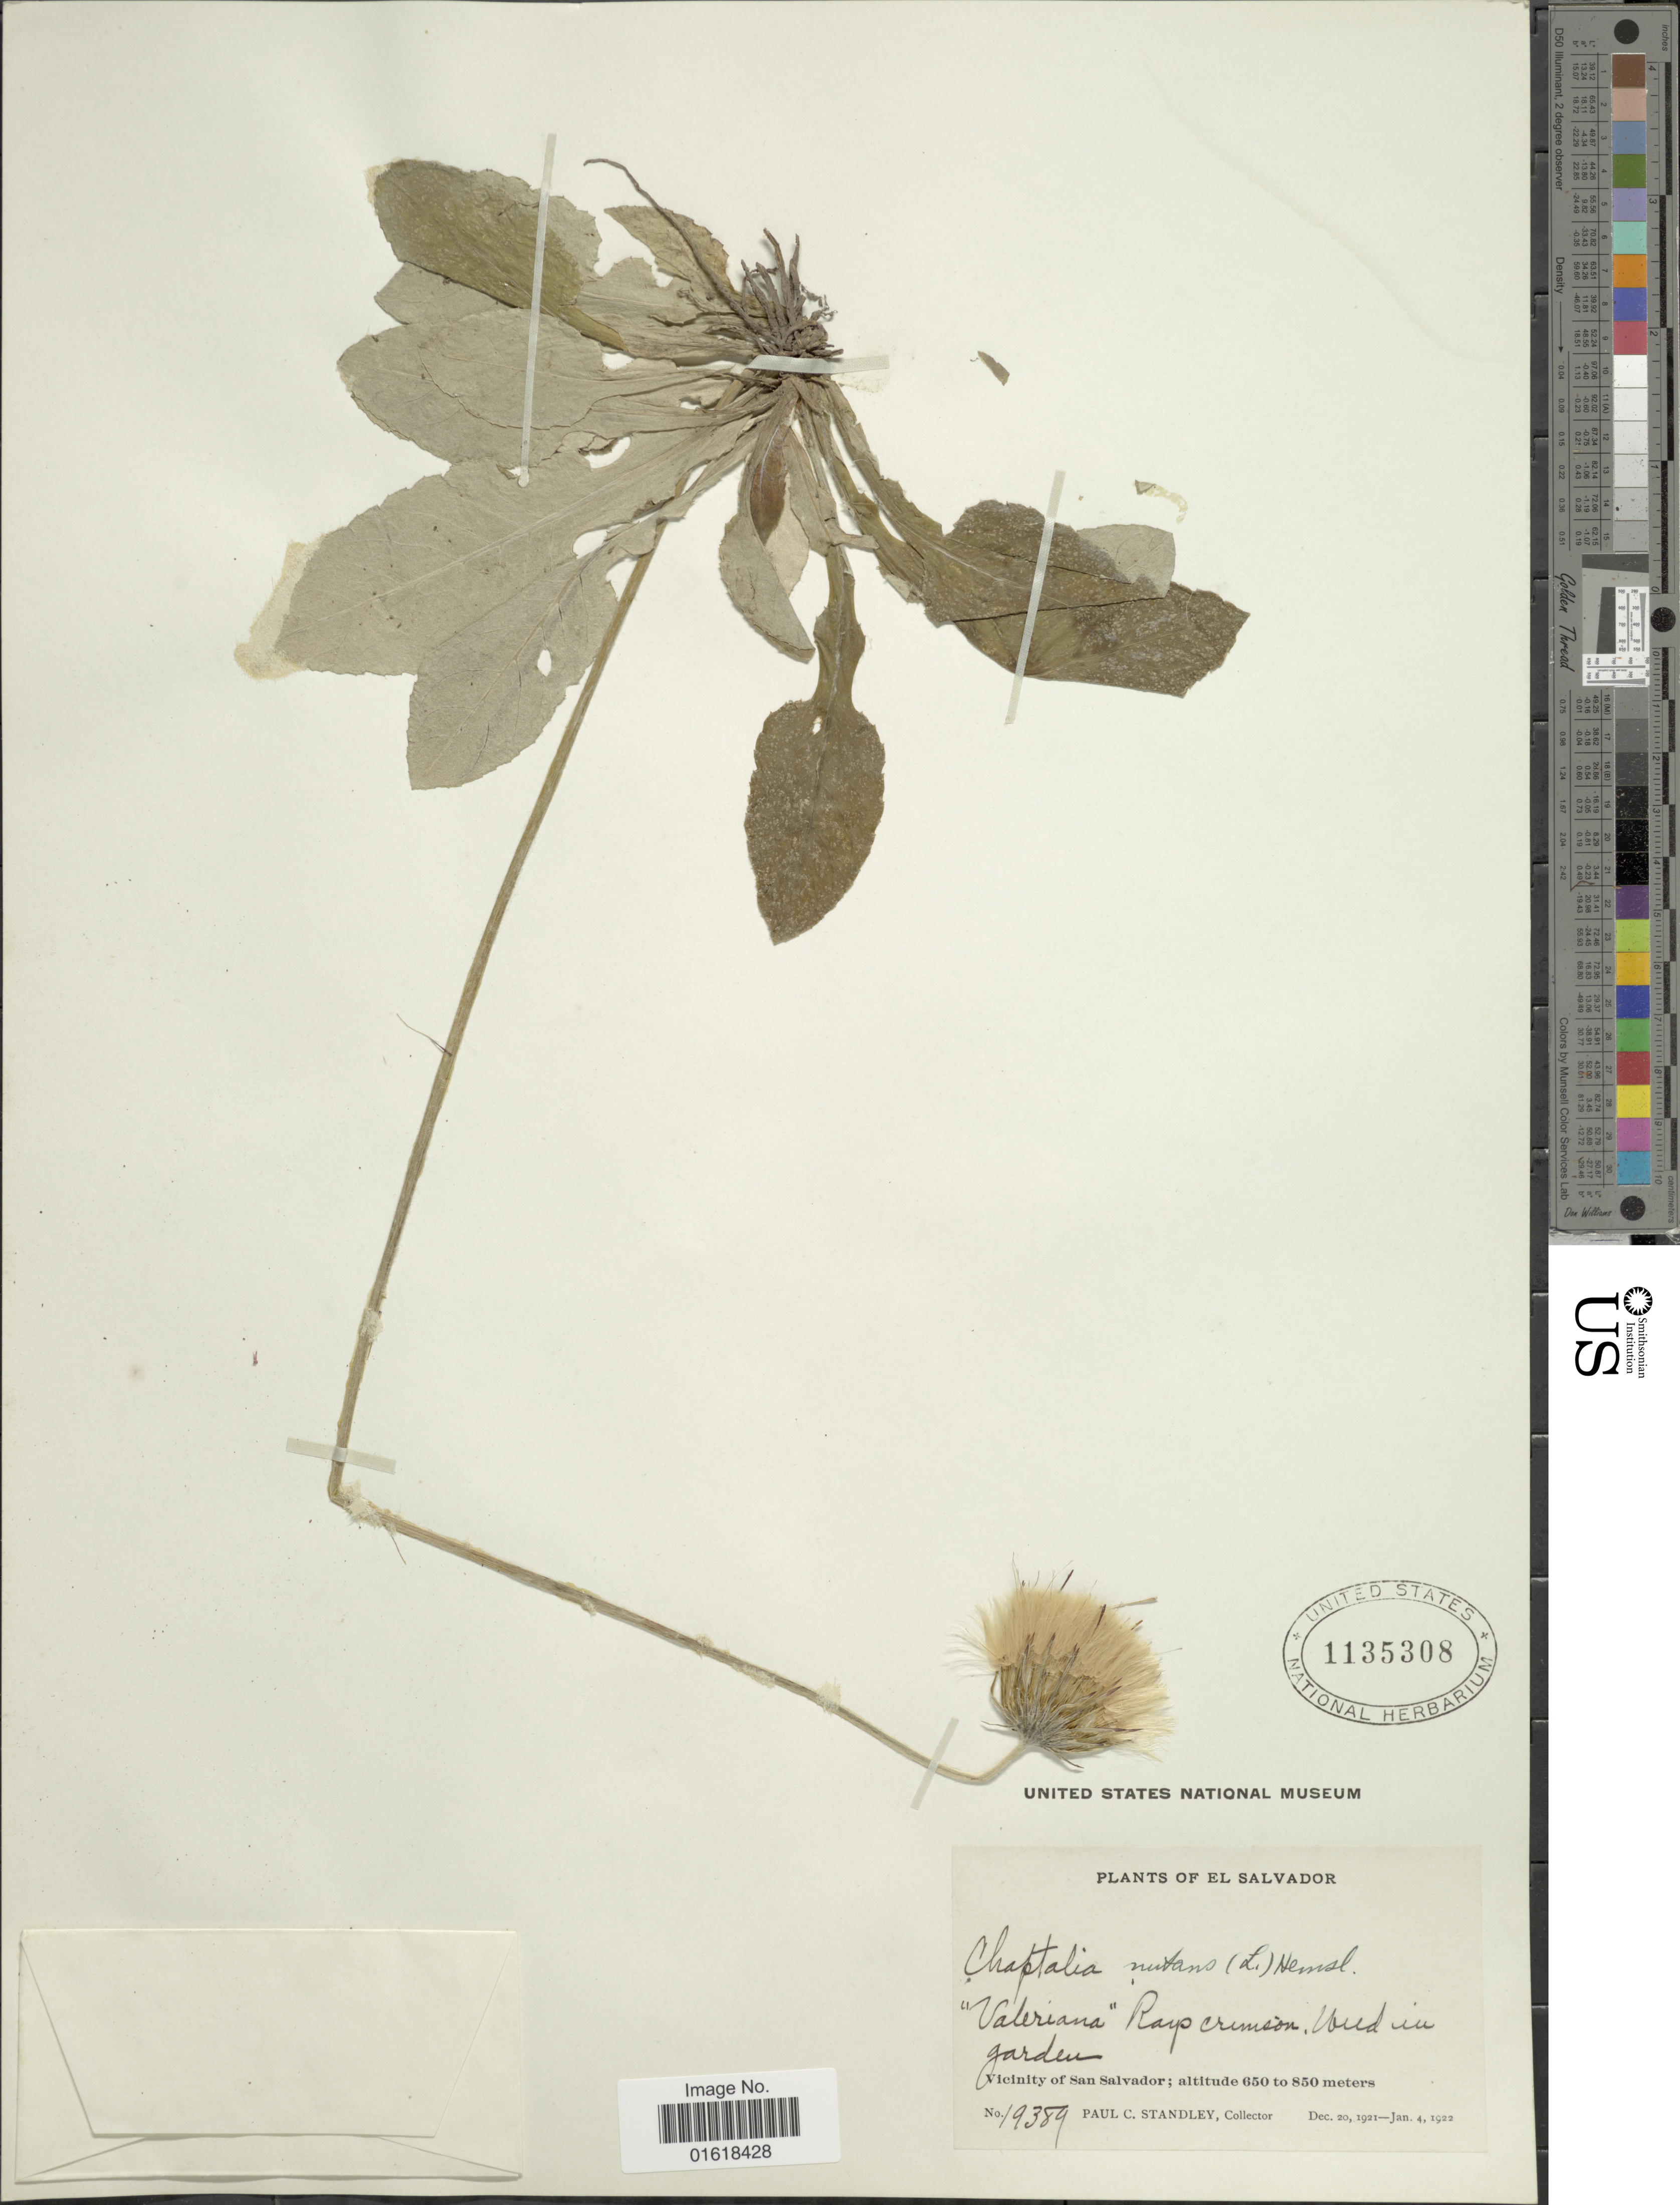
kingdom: Plantae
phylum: Tracheophyta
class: Magnoliopsida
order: Asterales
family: Asteraceae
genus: Chaptalia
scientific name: Chaptalia nutans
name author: (L.) Pol.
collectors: P. C. Standley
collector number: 19389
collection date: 1921-12-20/1922-01-04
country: El Salvador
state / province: San Salvador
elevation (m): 650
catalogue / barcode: US 1135308